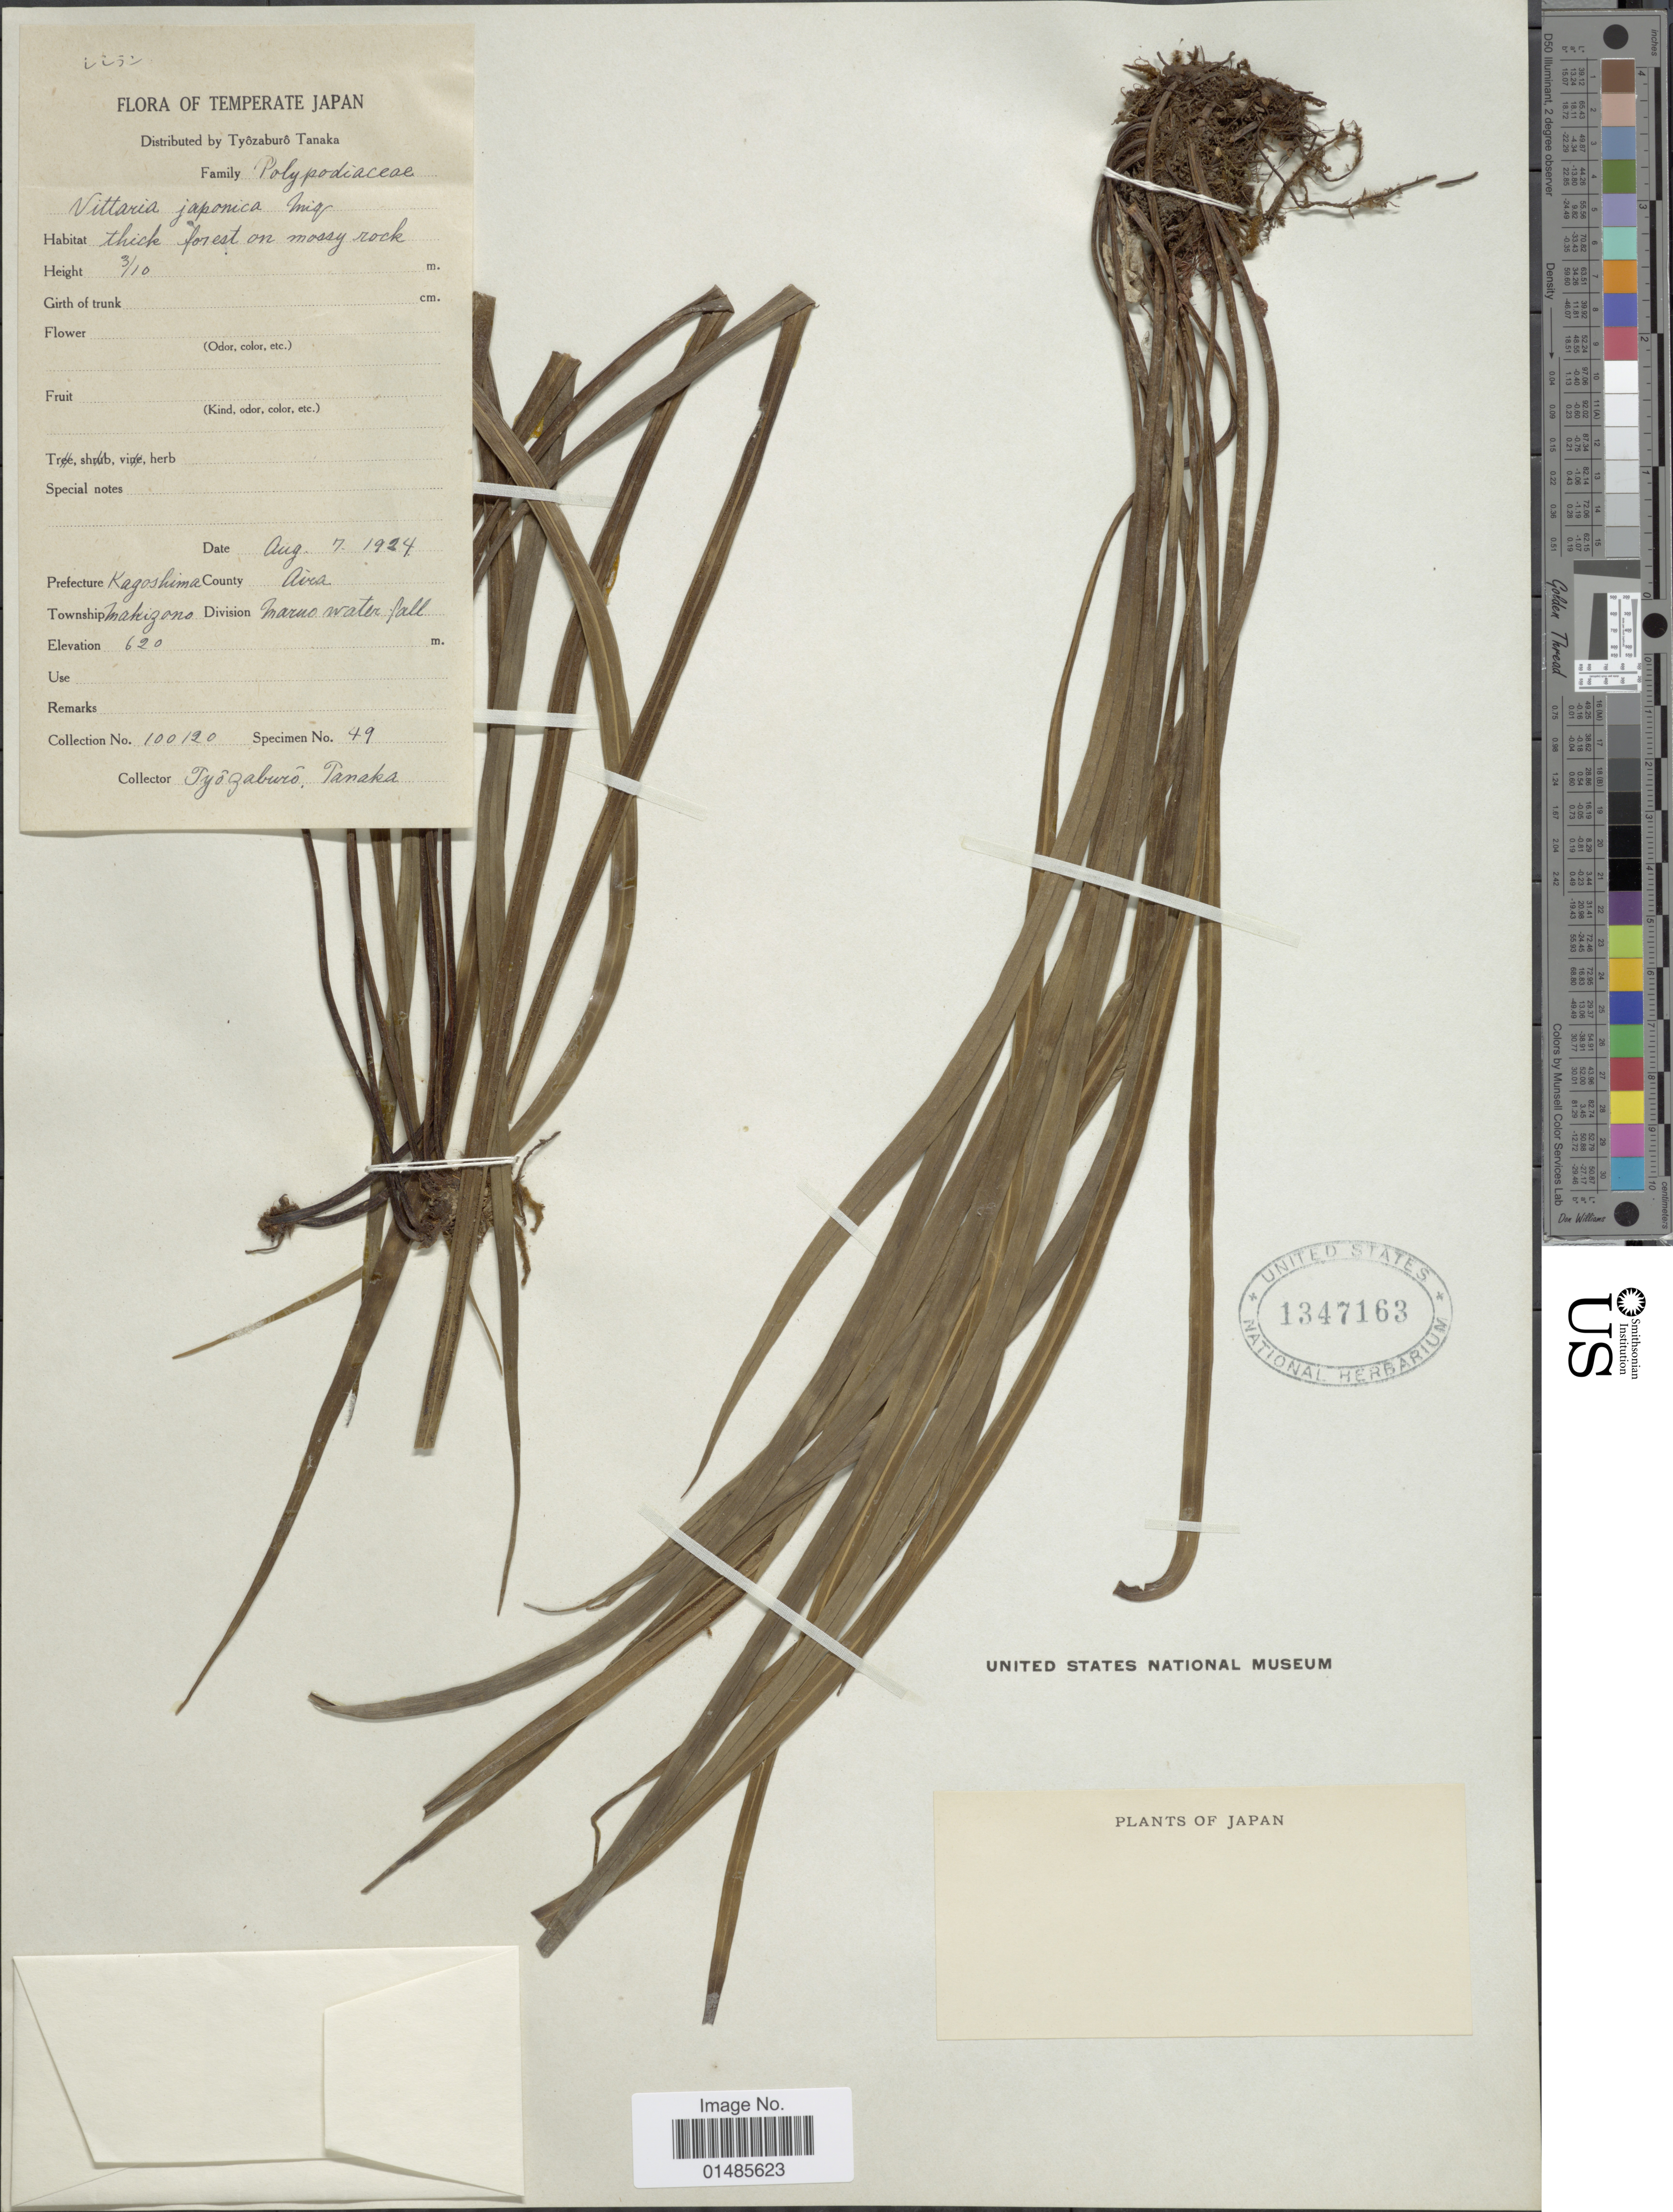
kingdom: Plantae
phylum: Tracheophyta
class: Polypodiopsida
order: Polypodiales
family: Pteridaceae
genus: Haplopteris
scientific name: Haplopteris flexuosa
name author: (Fée) E.H. Crane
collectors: T. Tanaka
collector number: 100120/49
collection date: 1924-08-07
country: Japan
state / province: Kagosima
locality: Kagoshima. Aira. Makizono. Maruo water fall.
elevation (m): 620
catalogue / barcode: US 1347163